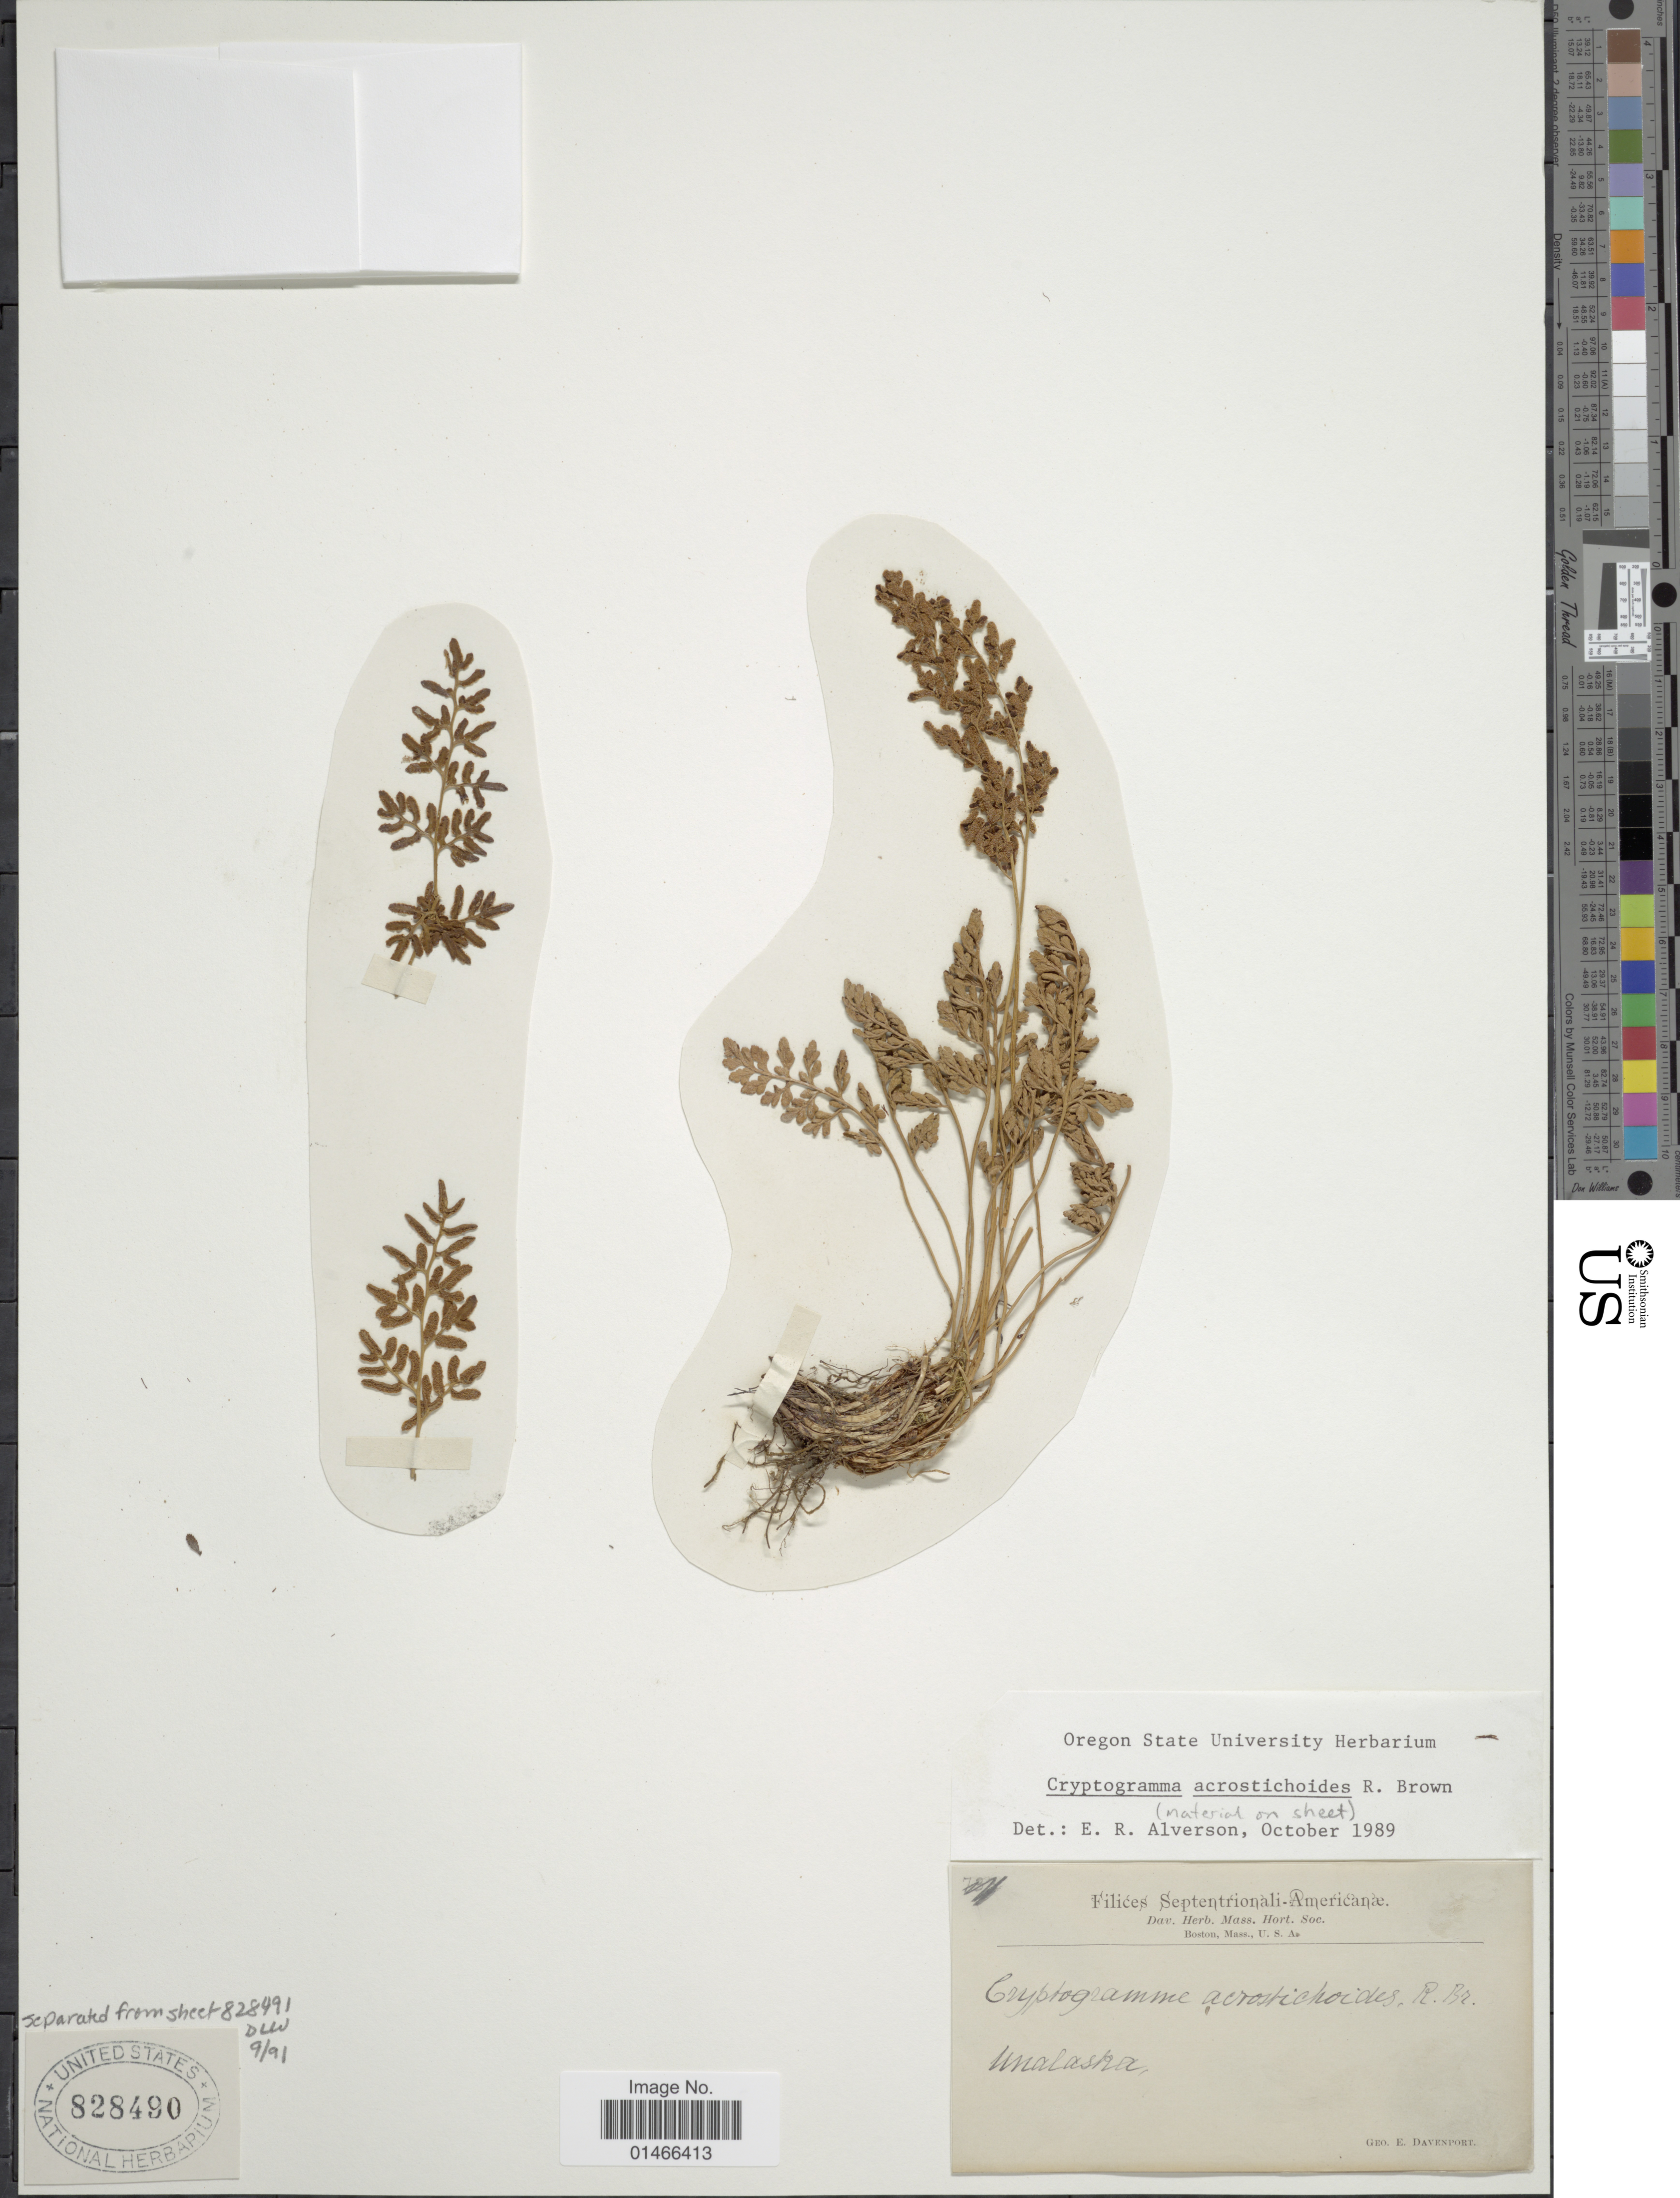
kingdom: Plantae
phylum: Tracheophyta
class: Polypodiopsida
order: Polypodiales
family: Pteridaceae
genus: Cryptogramma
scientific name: Cryptogramma acrostichoides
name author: R. Br.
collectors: G. E. Davenport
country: United States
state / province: Alaska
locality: Unalaska.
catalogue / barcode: US 828490